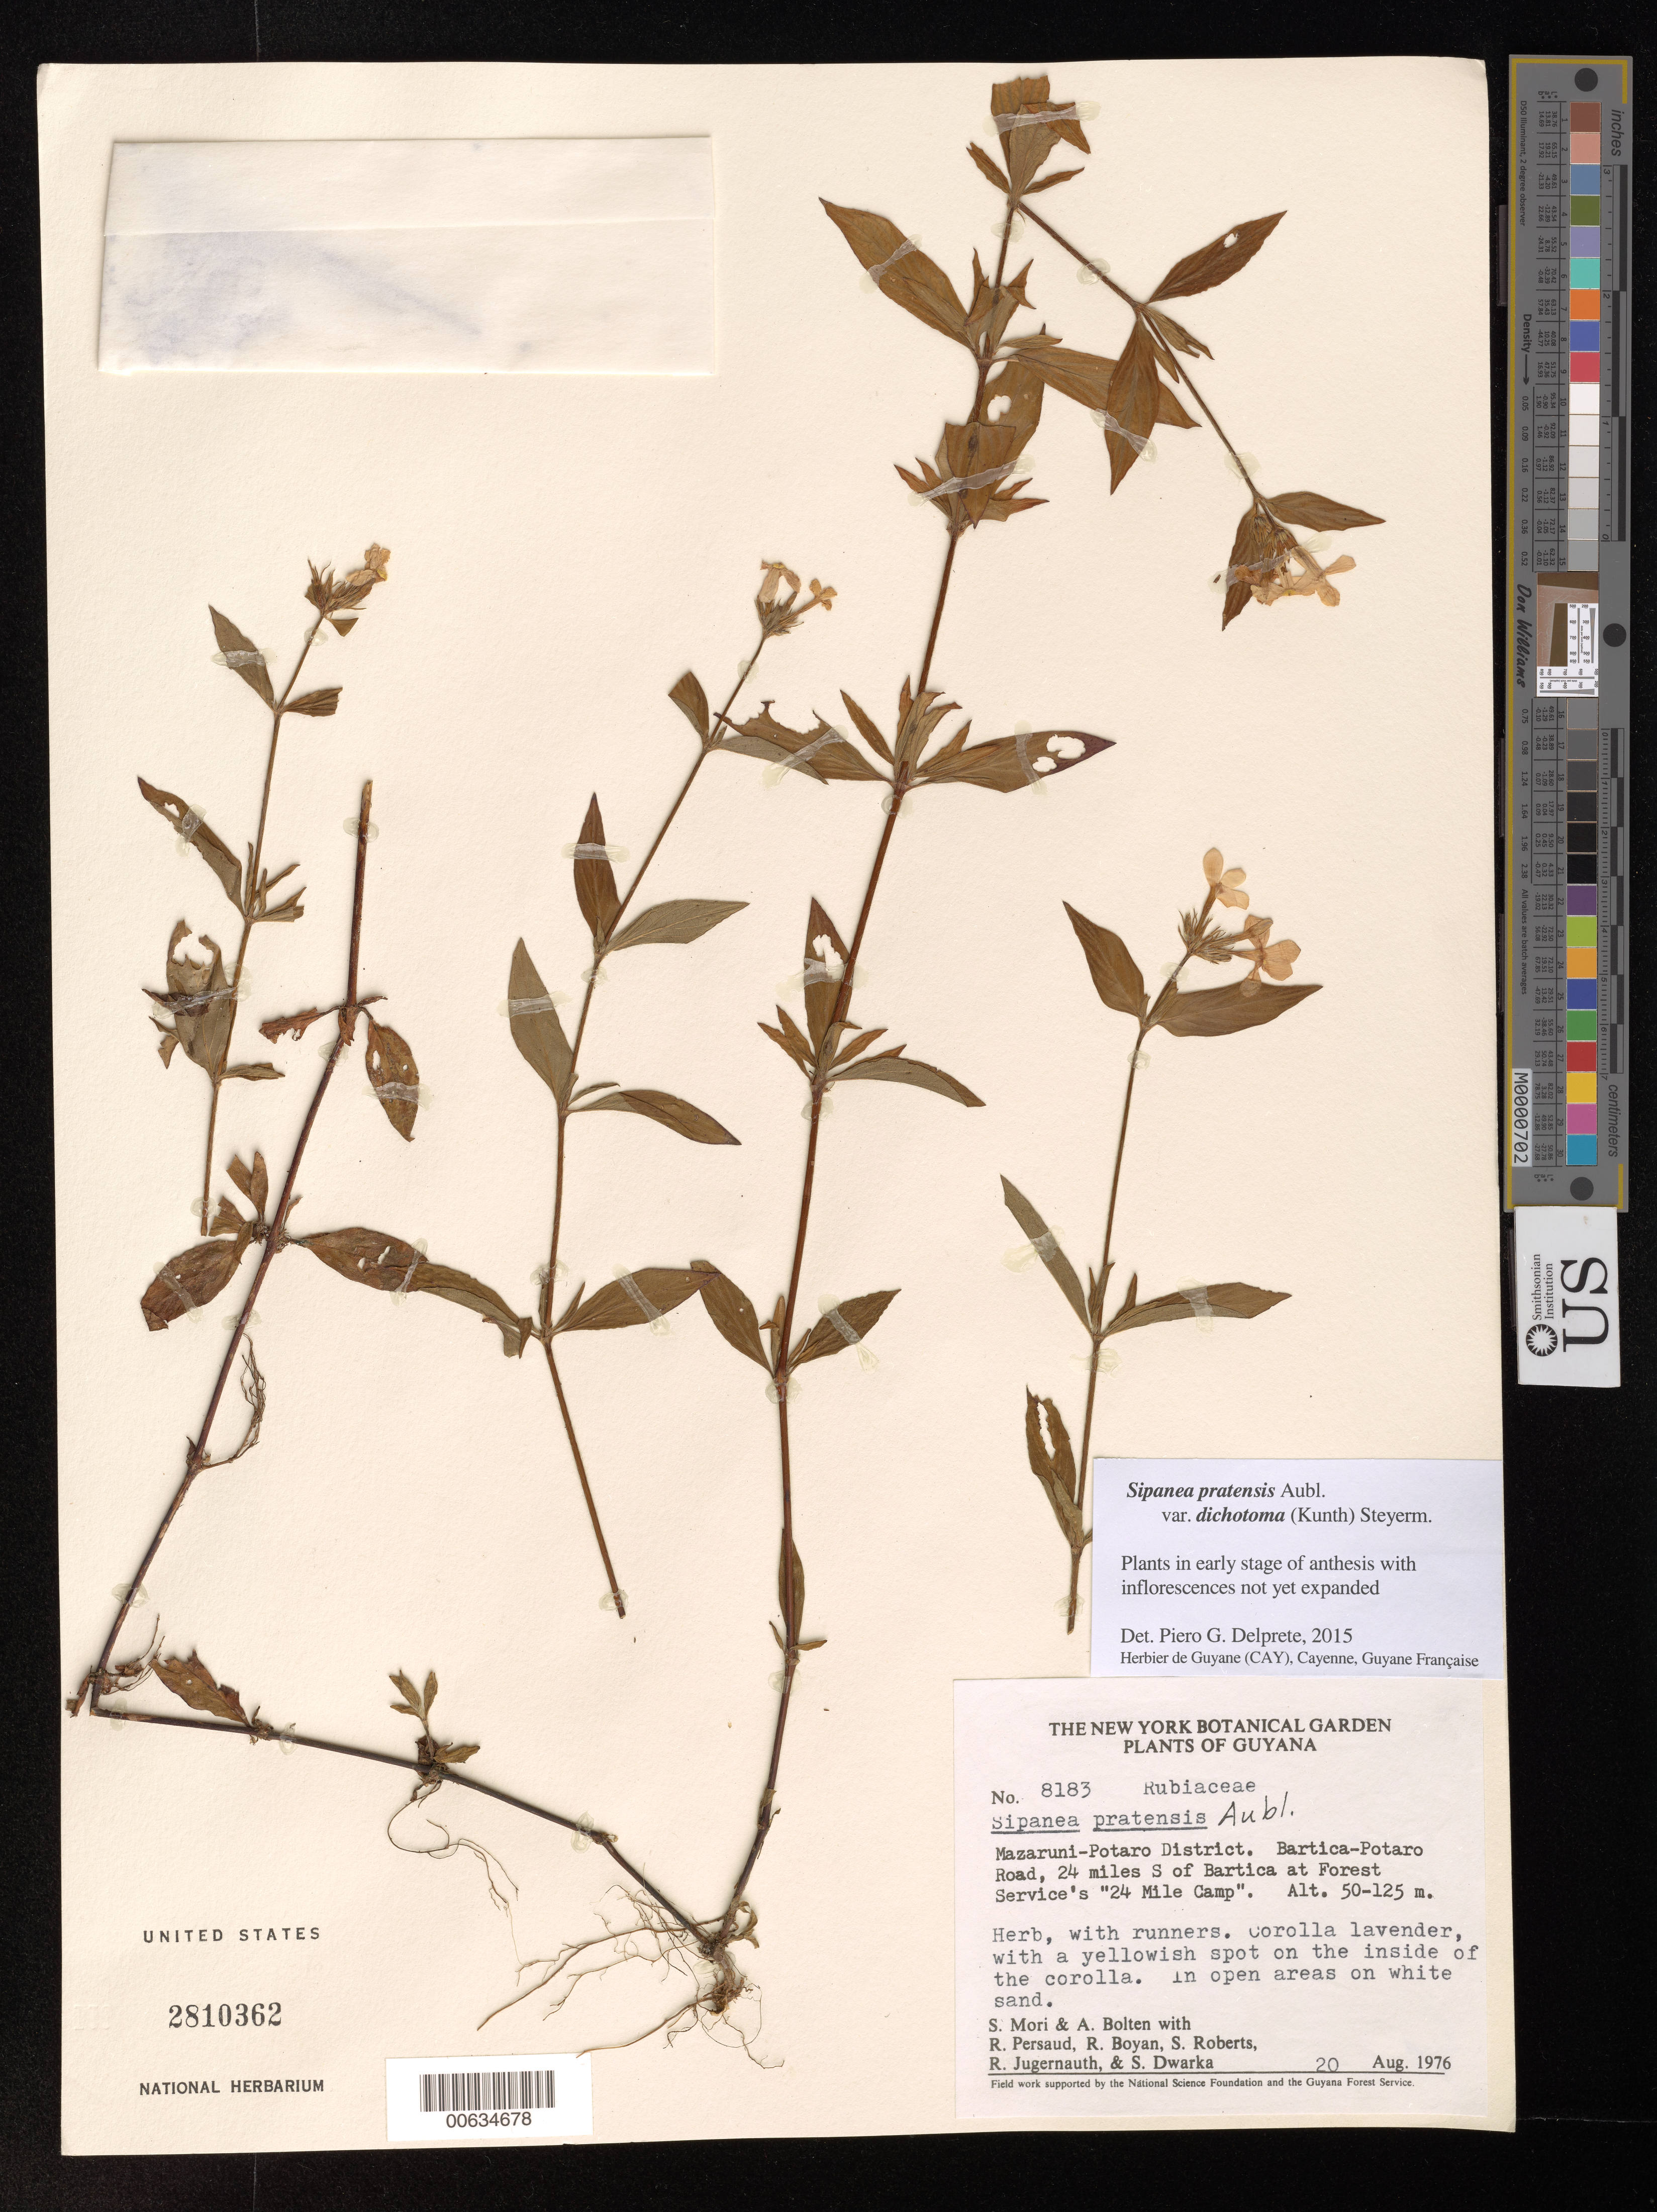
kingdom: Plantae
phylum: Tracheophyta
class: Magnoliopsida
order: Gentianales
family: Rubiaceae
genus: Sipanea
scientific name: Sipanea pratensis var. dichotoma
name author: (Kunth) Steyerm.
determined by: Delprete, P. G., Herb. de Guyane Cay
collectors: S. Mori, A. Bolten, R. Persaud, R. Boyan, S. Roberts, R. Jugernauth & S. Dwarka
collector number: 8183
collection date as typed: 20-Aug-76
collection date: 1976-08-20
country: Guyana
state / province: Cuyuni-Mazaruni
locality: Bartica-Potaro Road, 24 mi. S of Bartica at Forest service "24 Mile Camp"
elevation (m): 50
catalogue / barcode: US 2810362